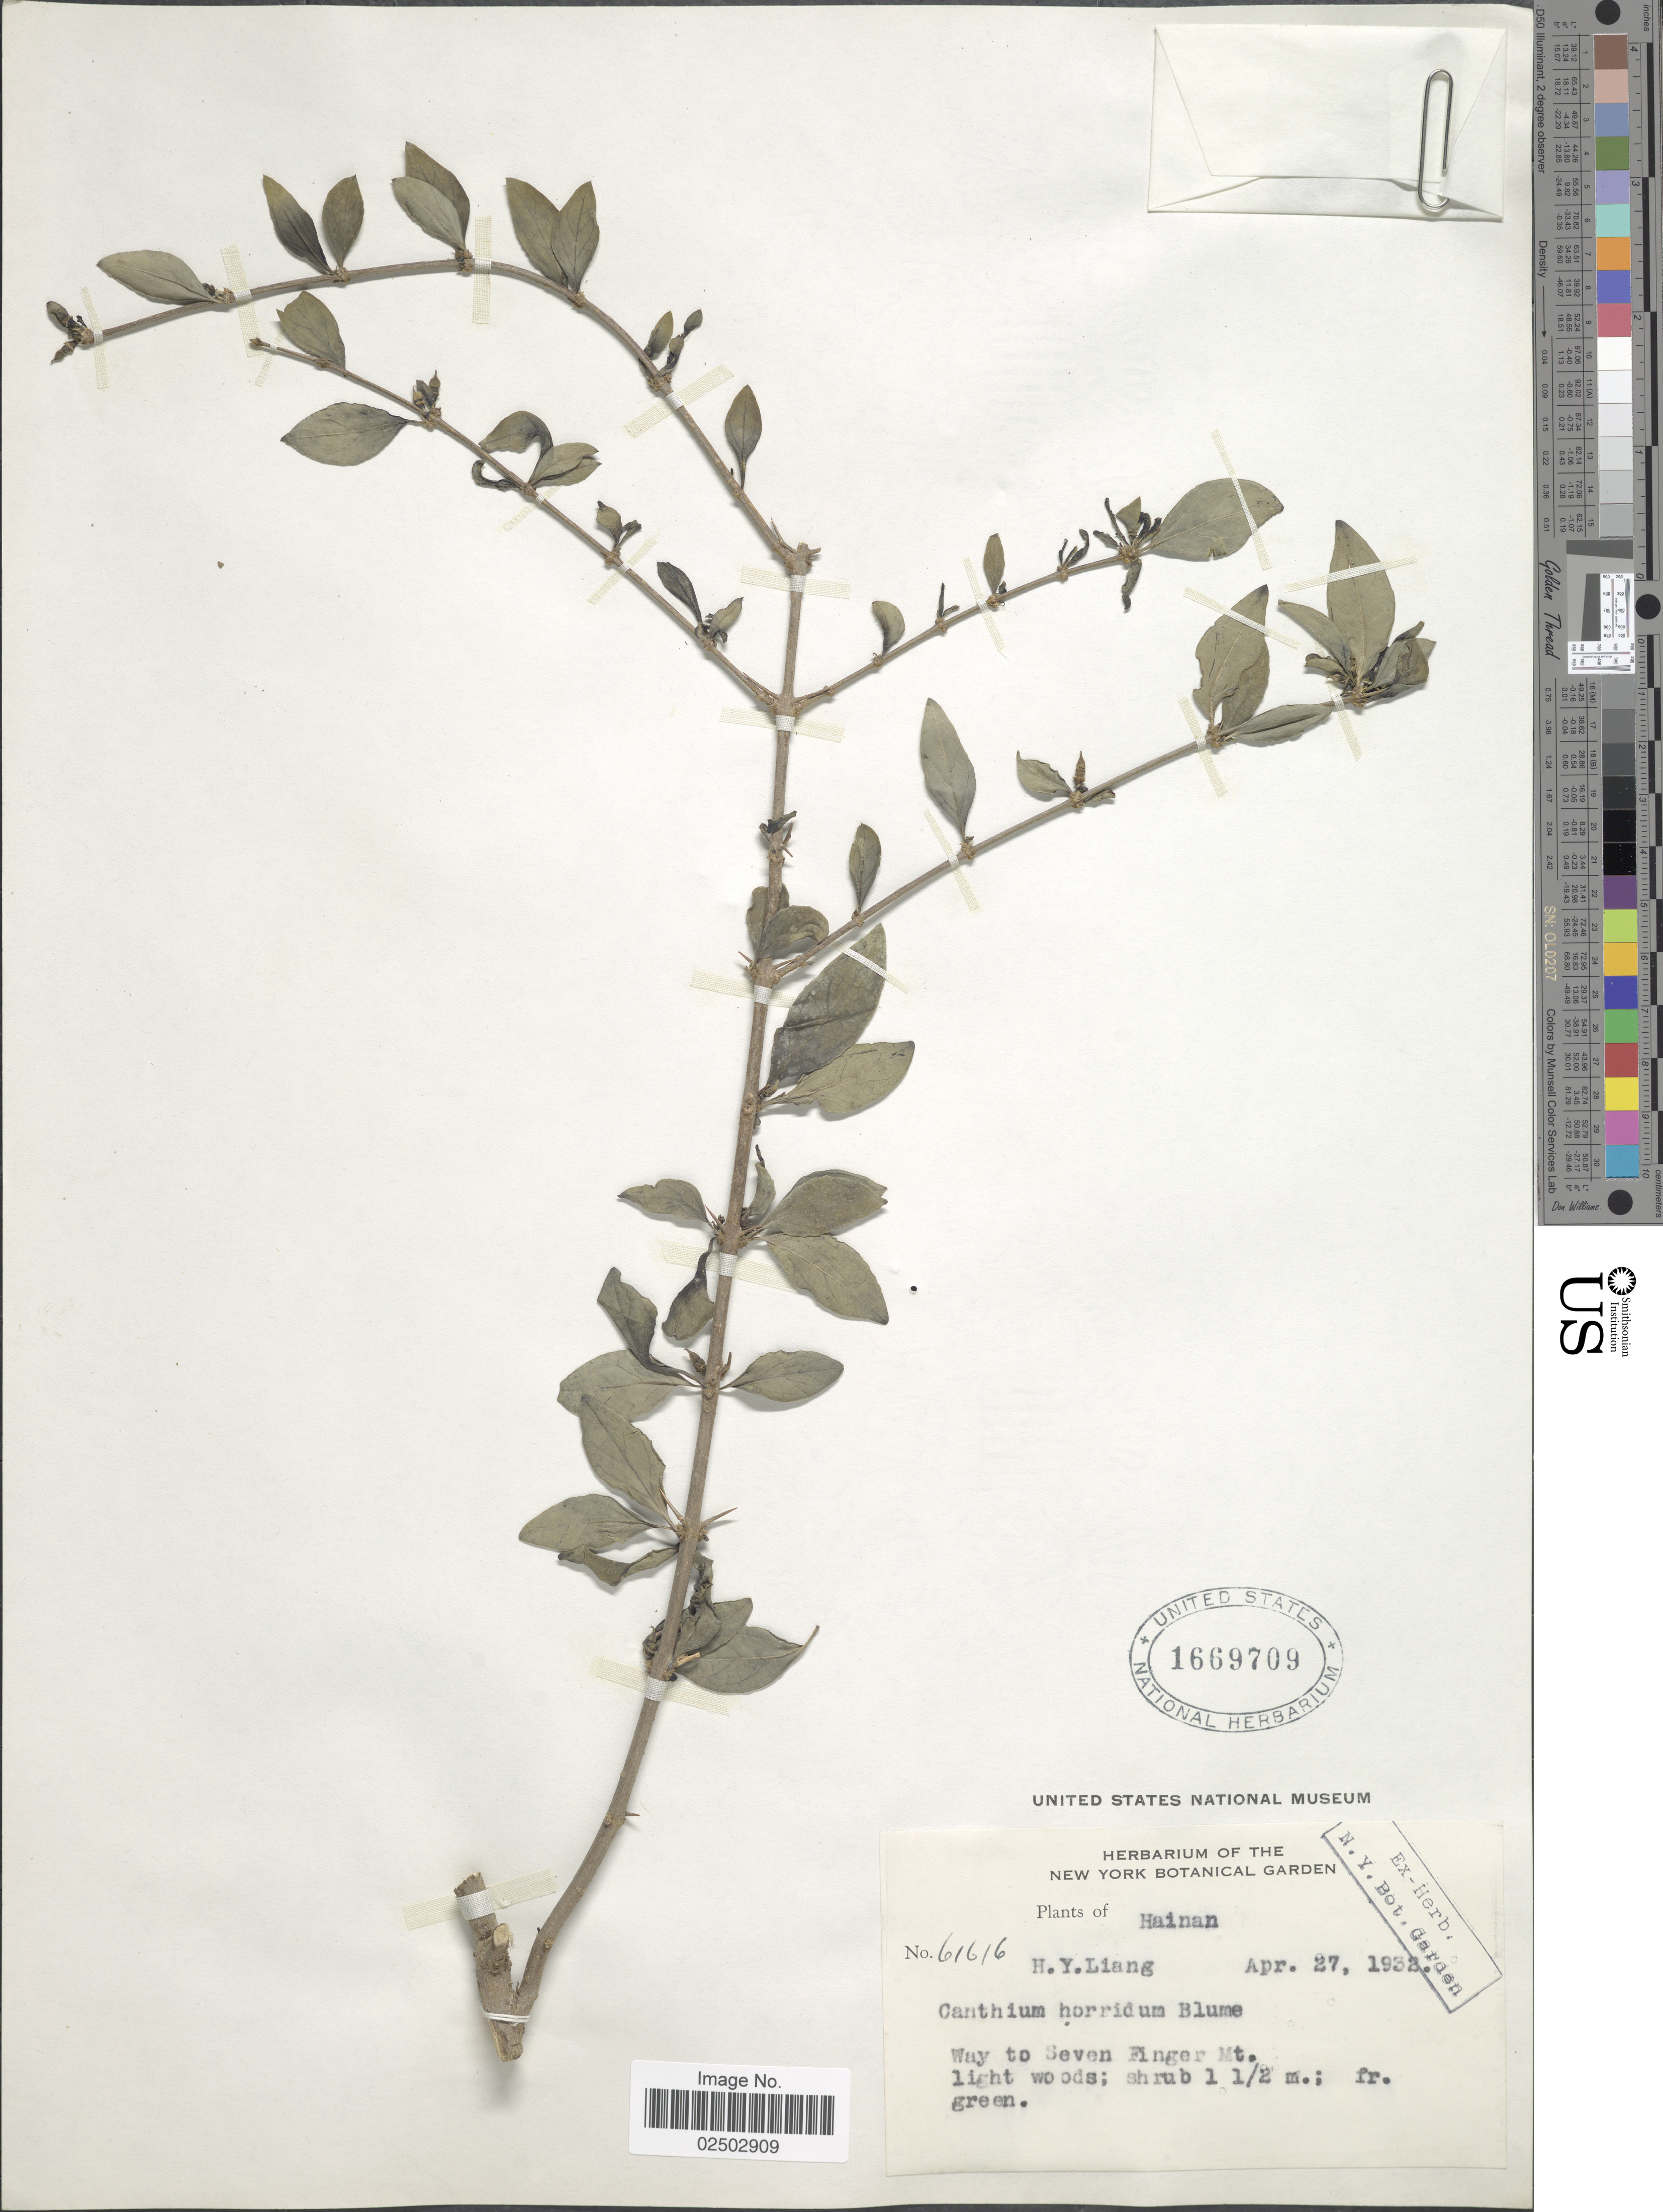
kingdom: Plantae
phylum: Tracheophyta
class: Magnoliopsida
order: Gentianales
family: Rubiaceae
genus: Canthium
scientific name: Canthium horridum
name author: Blume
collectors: H. Y. Liang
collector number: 61616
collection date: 1932-04-27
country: China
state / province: Hainan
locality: Hainan, Way to Seven Finger Mt.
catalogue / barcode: US 1669709